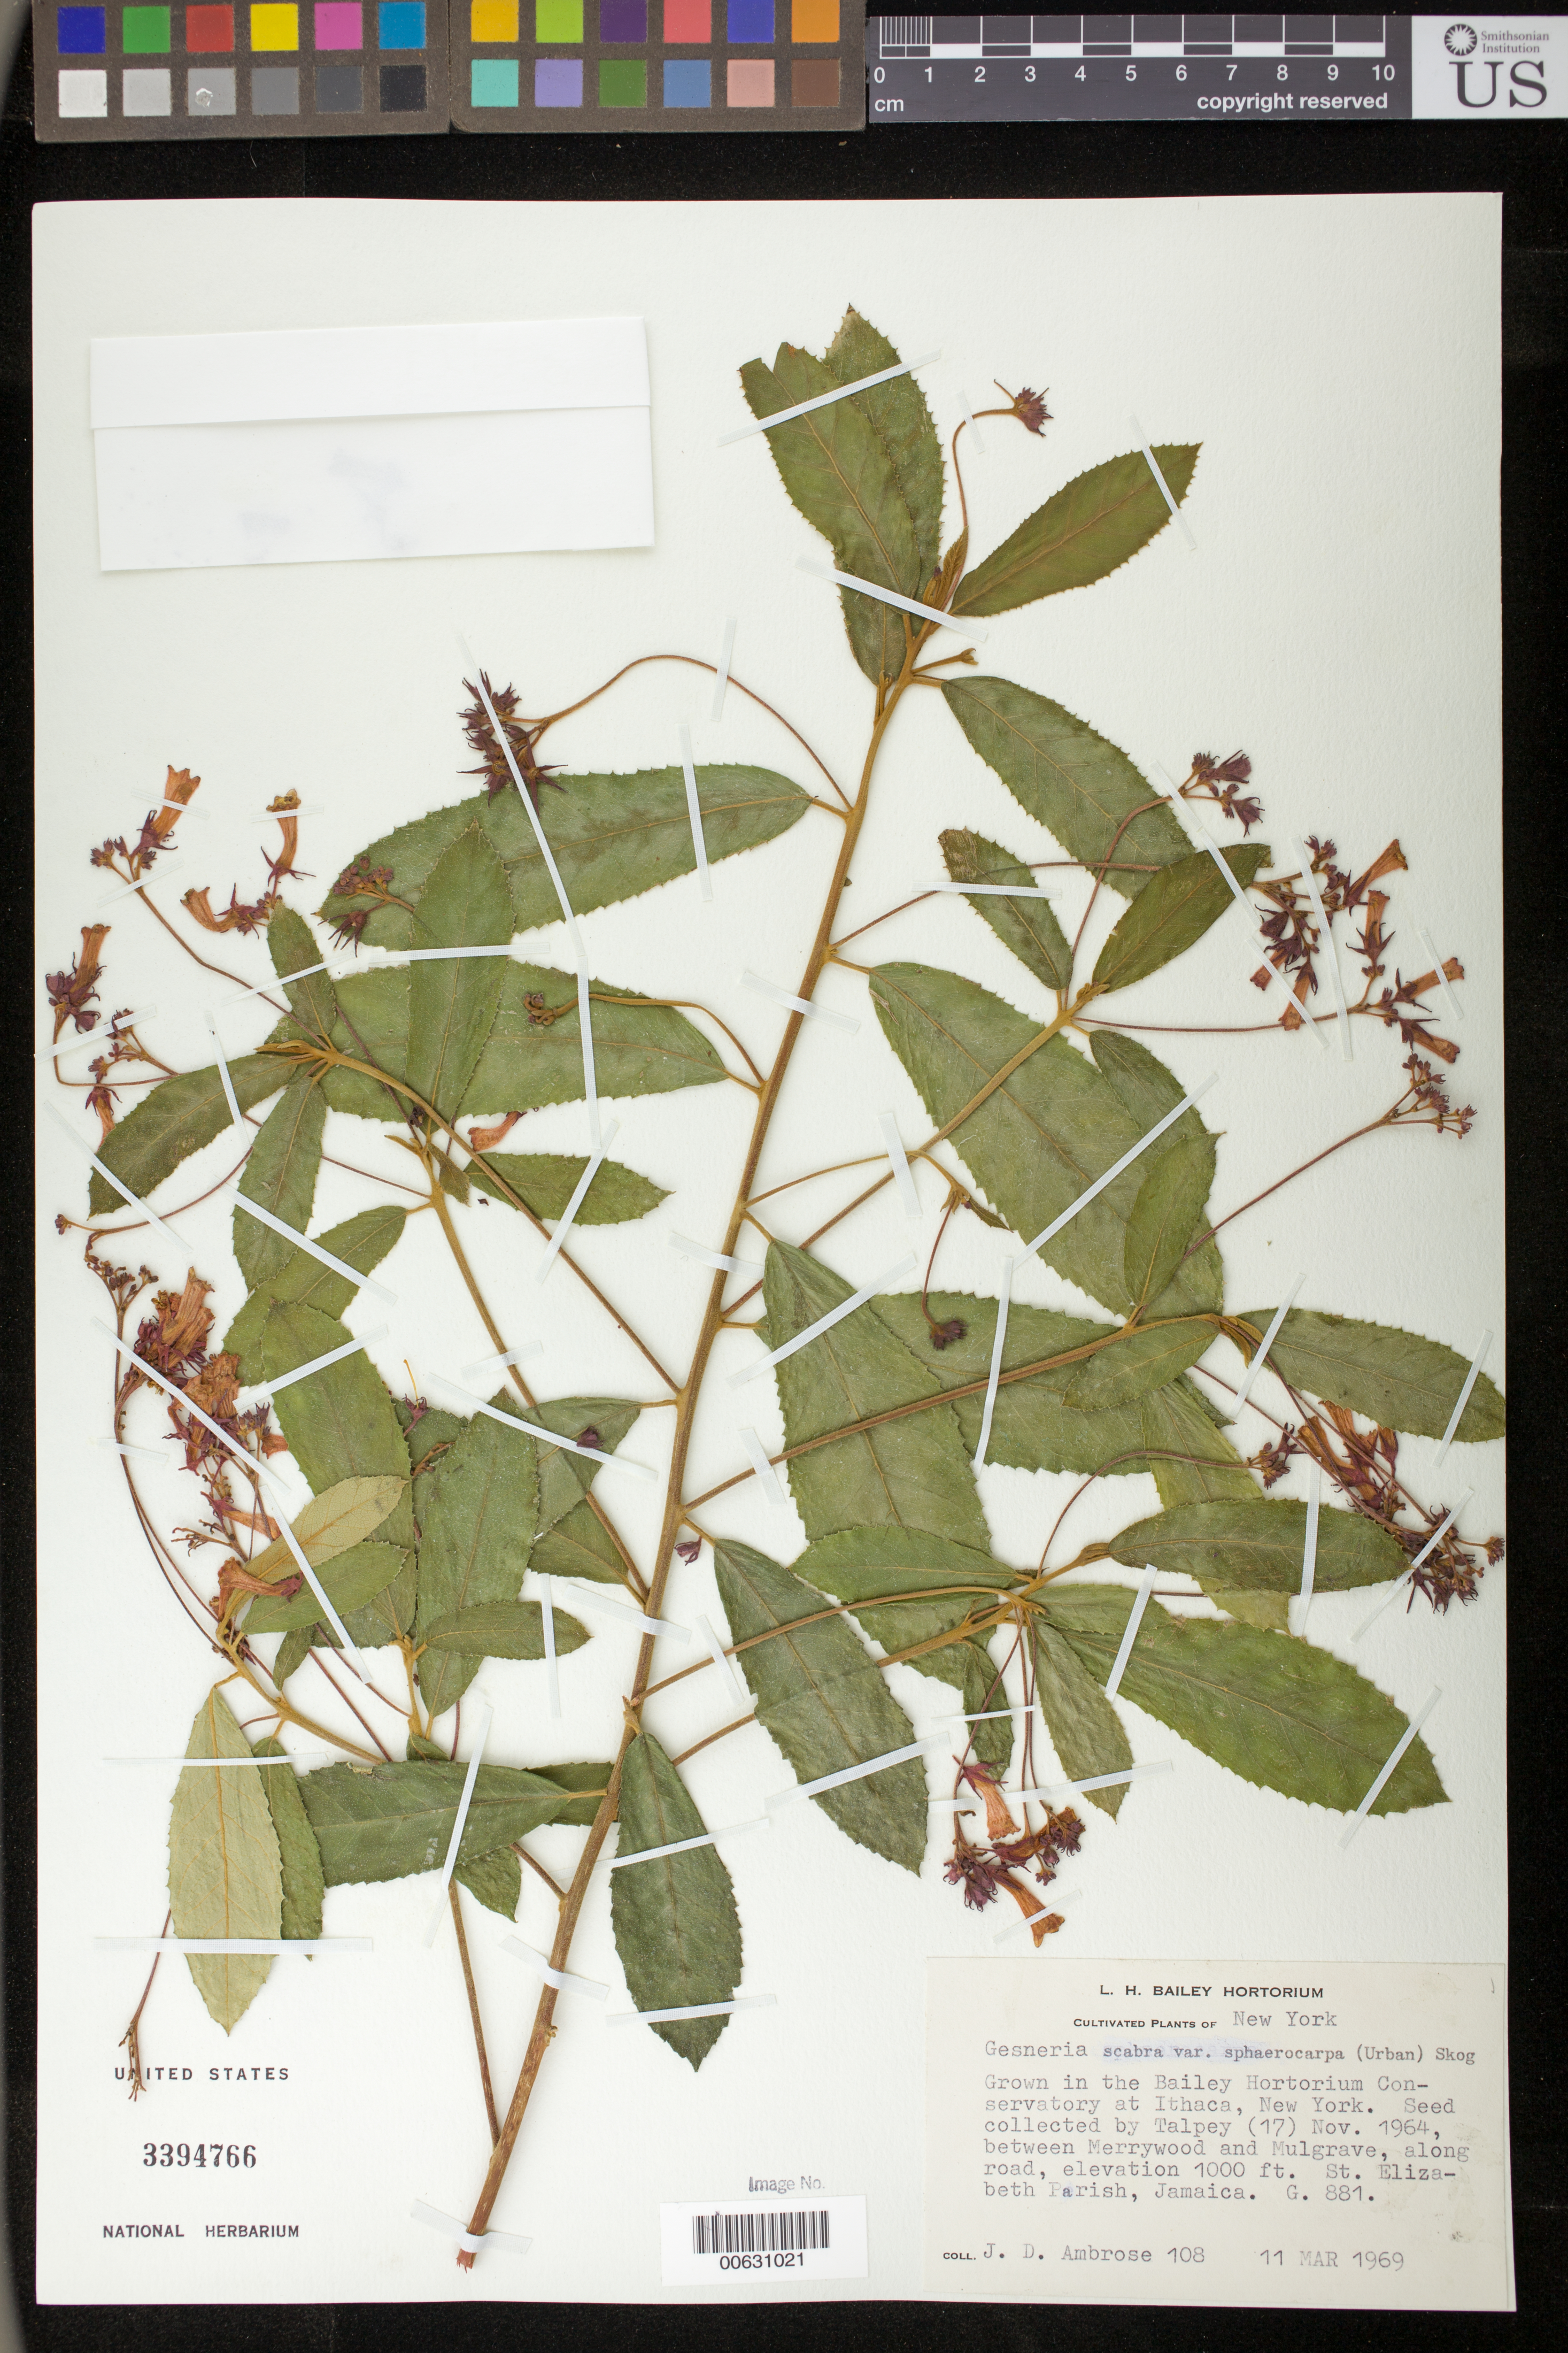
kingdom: Plantae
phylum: Tracheophyta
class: Magnoliopsida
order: Lamiales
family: Gesneriaceae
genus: Gesneria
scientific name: Gesneria scabra var. sphaerocarpa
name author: (Urb.) L.E. Skog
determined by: Skog, Laurence E.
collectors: J. D. Ambrose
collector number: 108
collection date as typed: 11 Mar 1969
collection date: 1969-03-11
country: Jamaica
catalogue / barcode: US 3394766